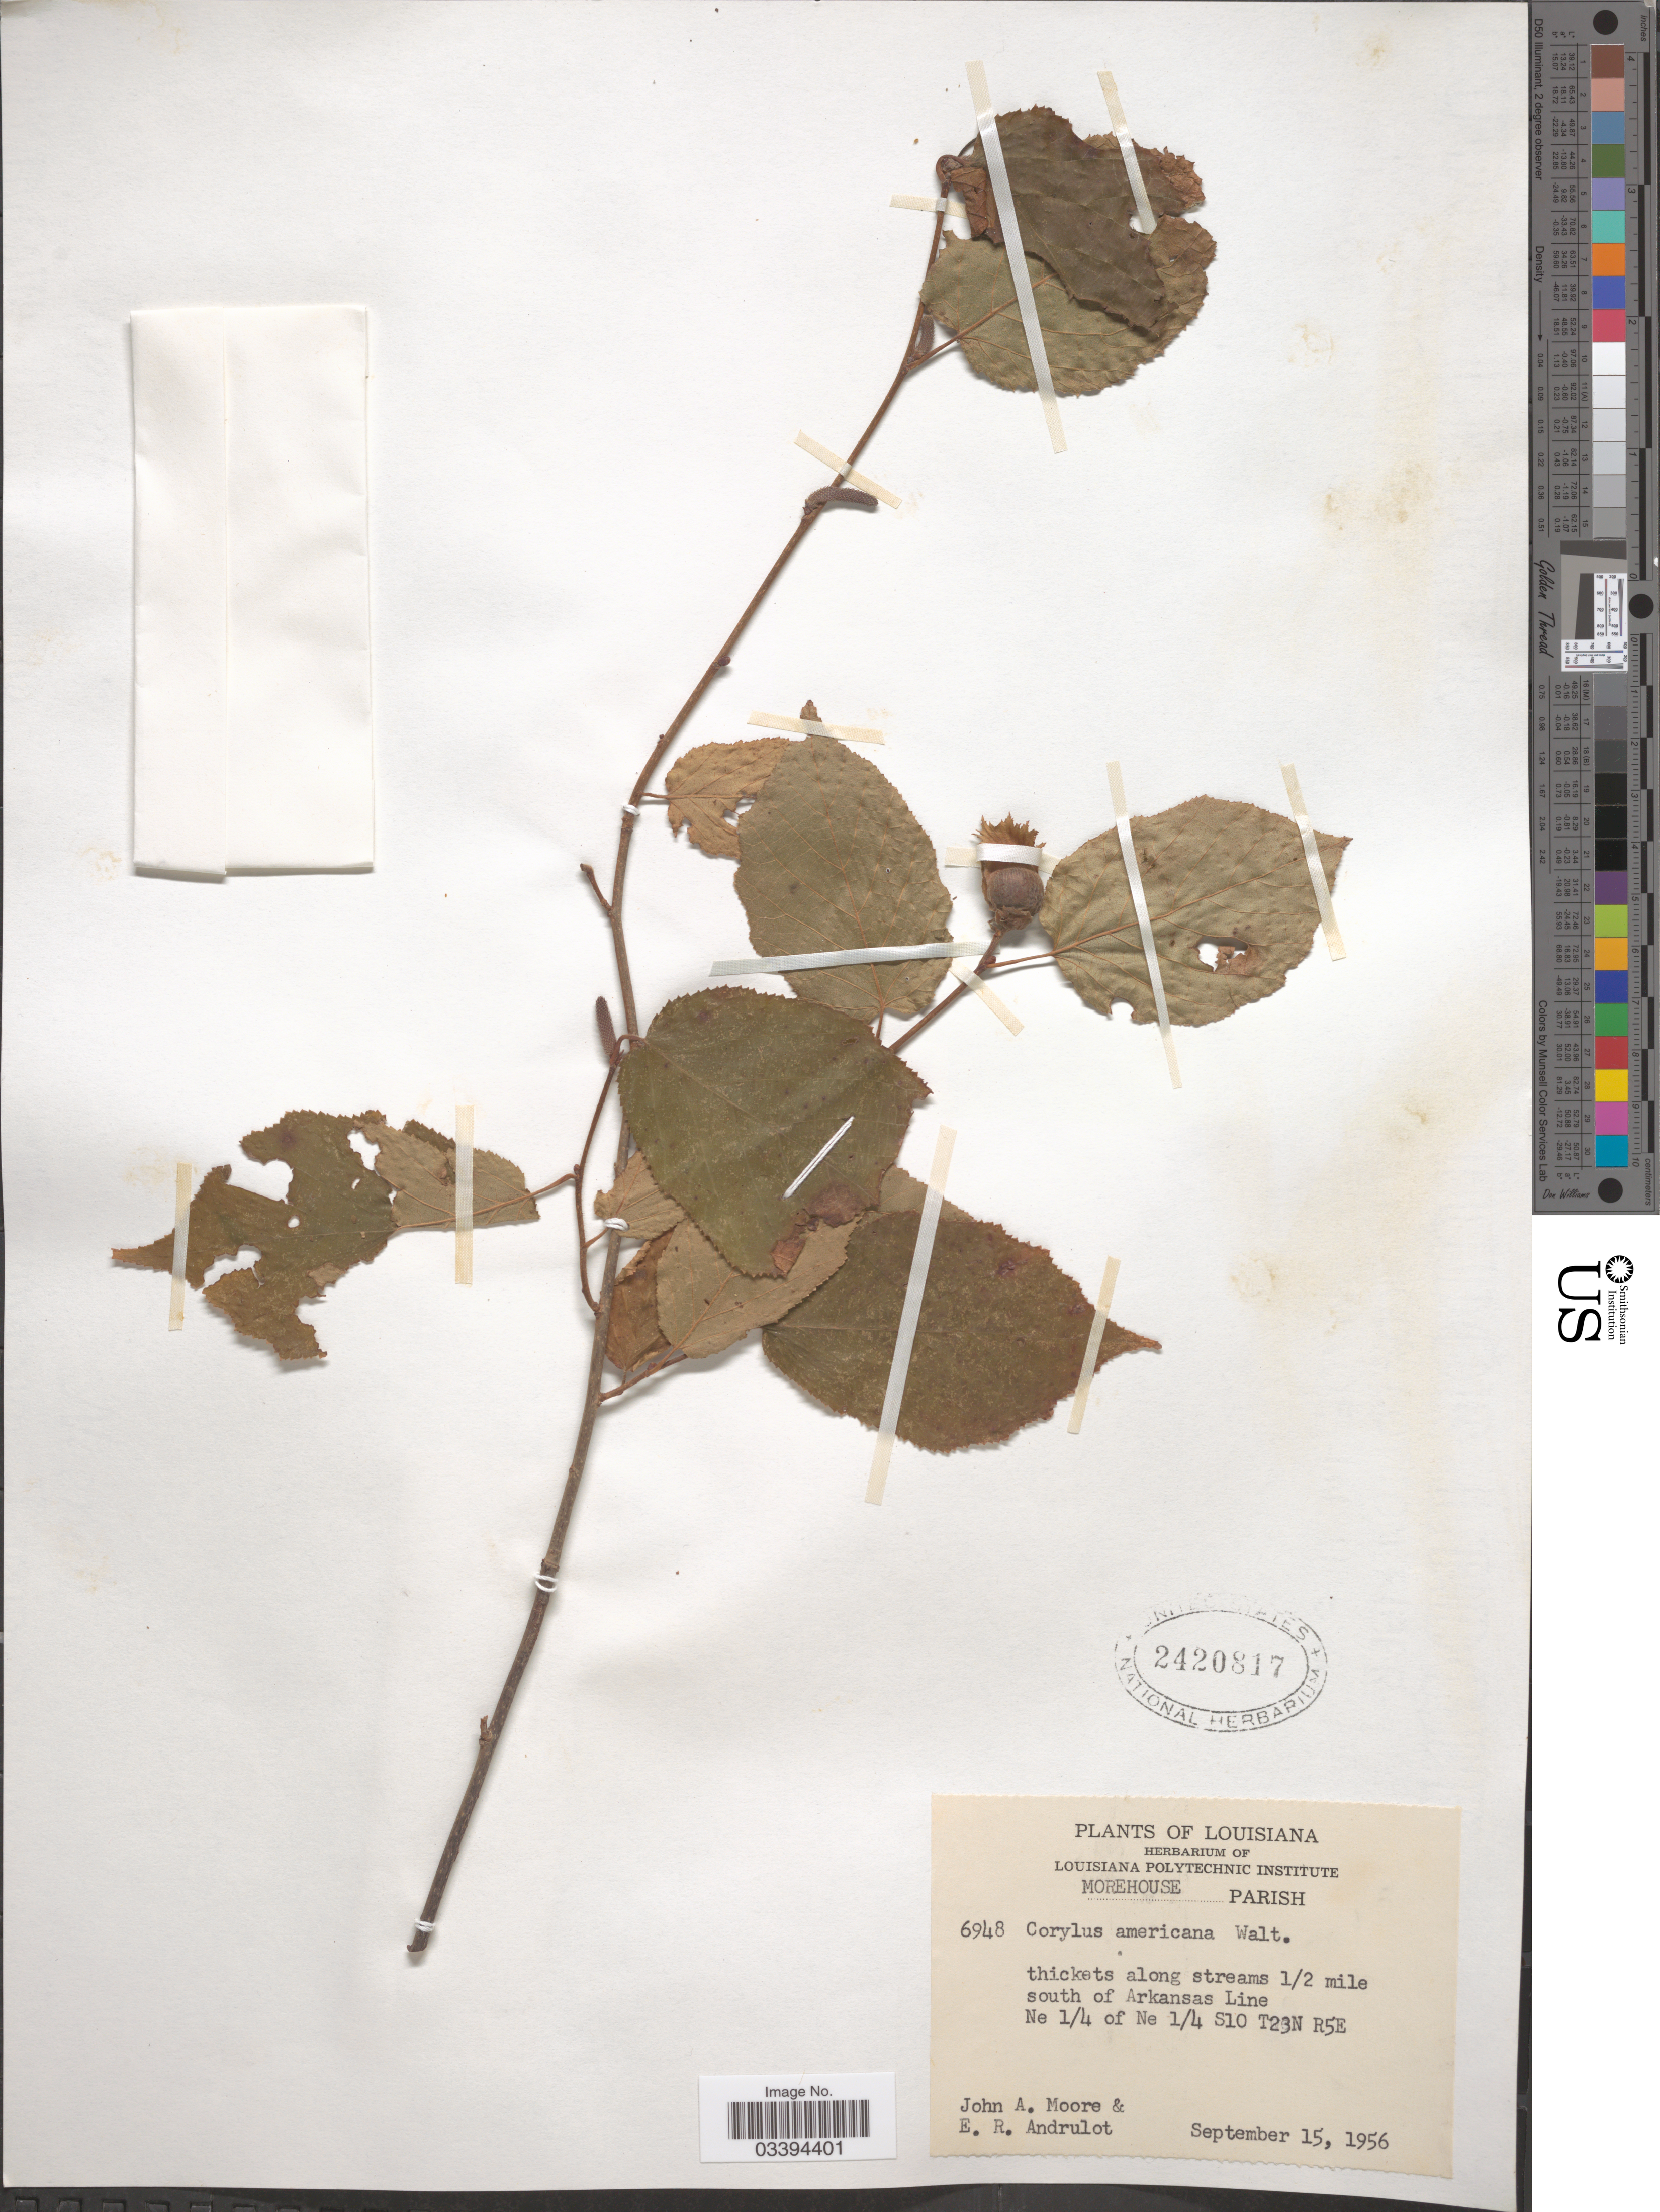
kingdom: Plantae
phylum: Tracheophyta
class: Magnoliopsida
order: Fagales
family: Betulaceae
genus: Corylus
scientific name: Corylus americana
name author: Walter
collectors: J. A. Moore & E. Andrulot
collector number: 6948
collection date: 1956-09-15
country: United States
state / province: Louisiana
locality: Thickets along streams 1/2 mile south of Arkansas Line. Ne 1/4 of Ne 1/4 S10 T23N R5E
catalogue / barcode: US 2420817